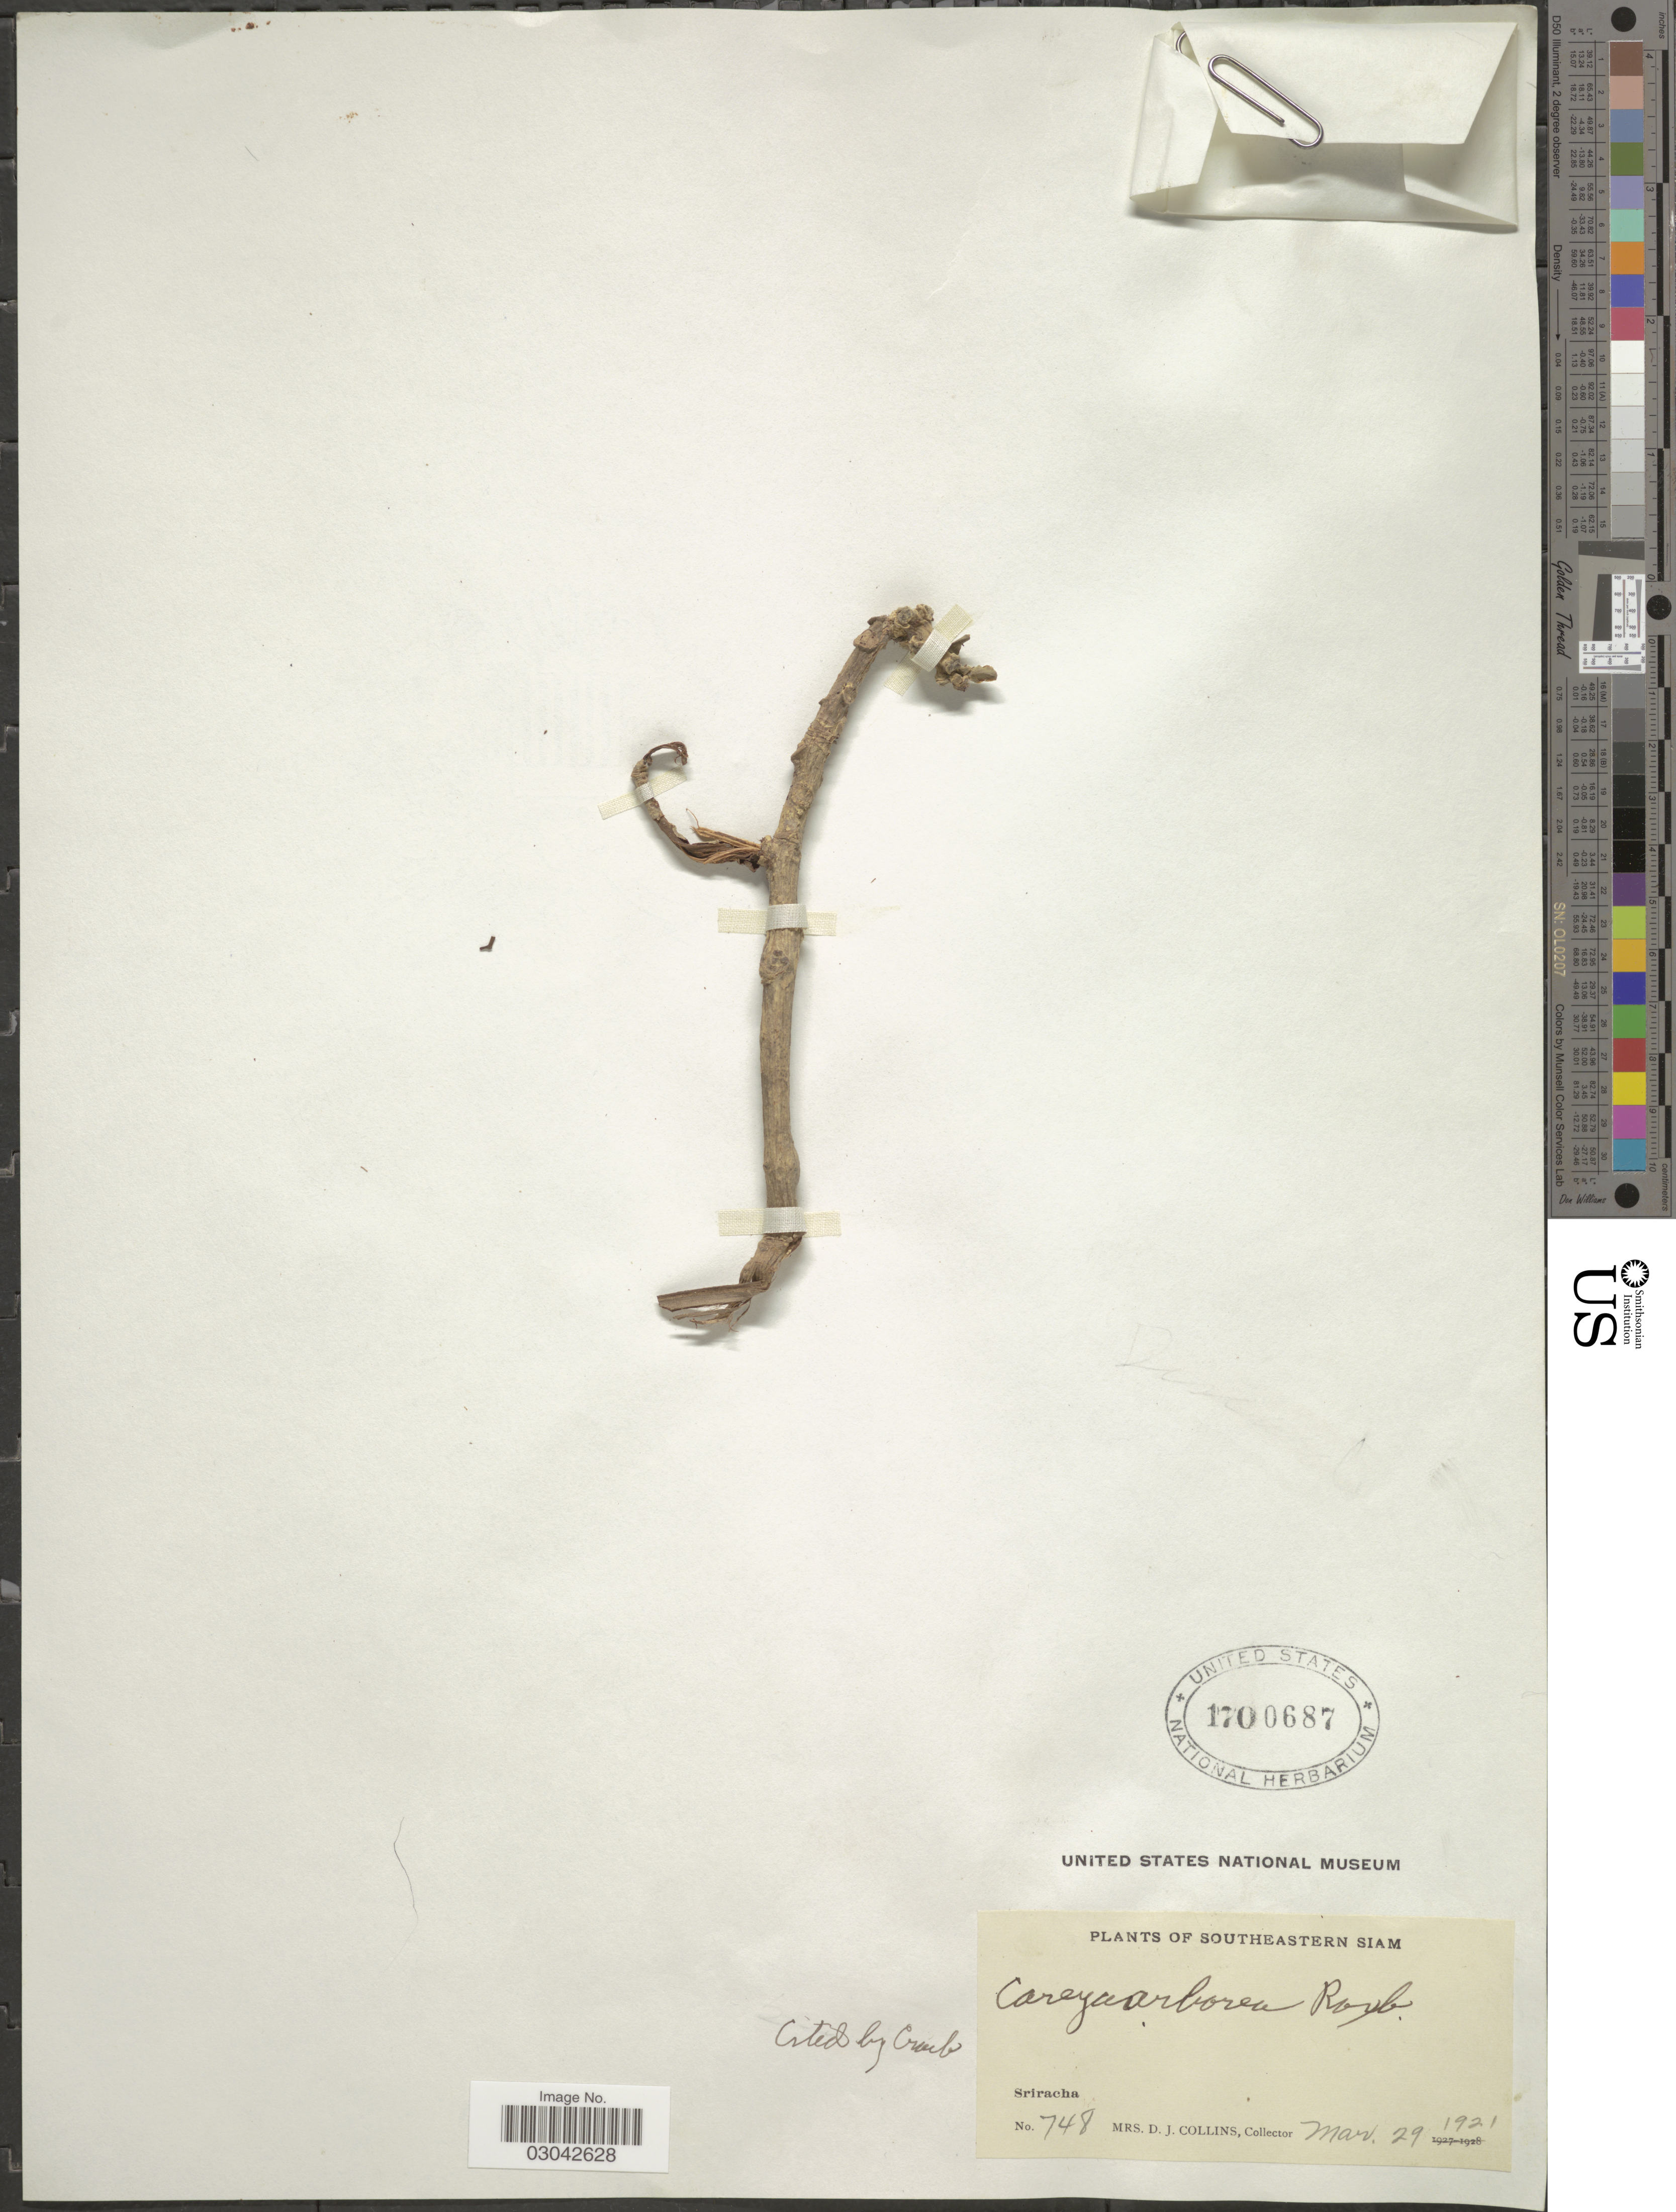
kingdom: Plantae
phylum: Tracheophyta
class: Magnoliopsida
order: Ericales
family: Lecythidaceae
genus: Careya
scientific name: Careya arborea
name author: Roxb.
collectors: Mrs. D. J. Collins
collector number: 748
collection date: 1921-03-29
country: Thailand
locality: Southeastern Siam. Sriracha.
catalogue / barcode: US 1700687